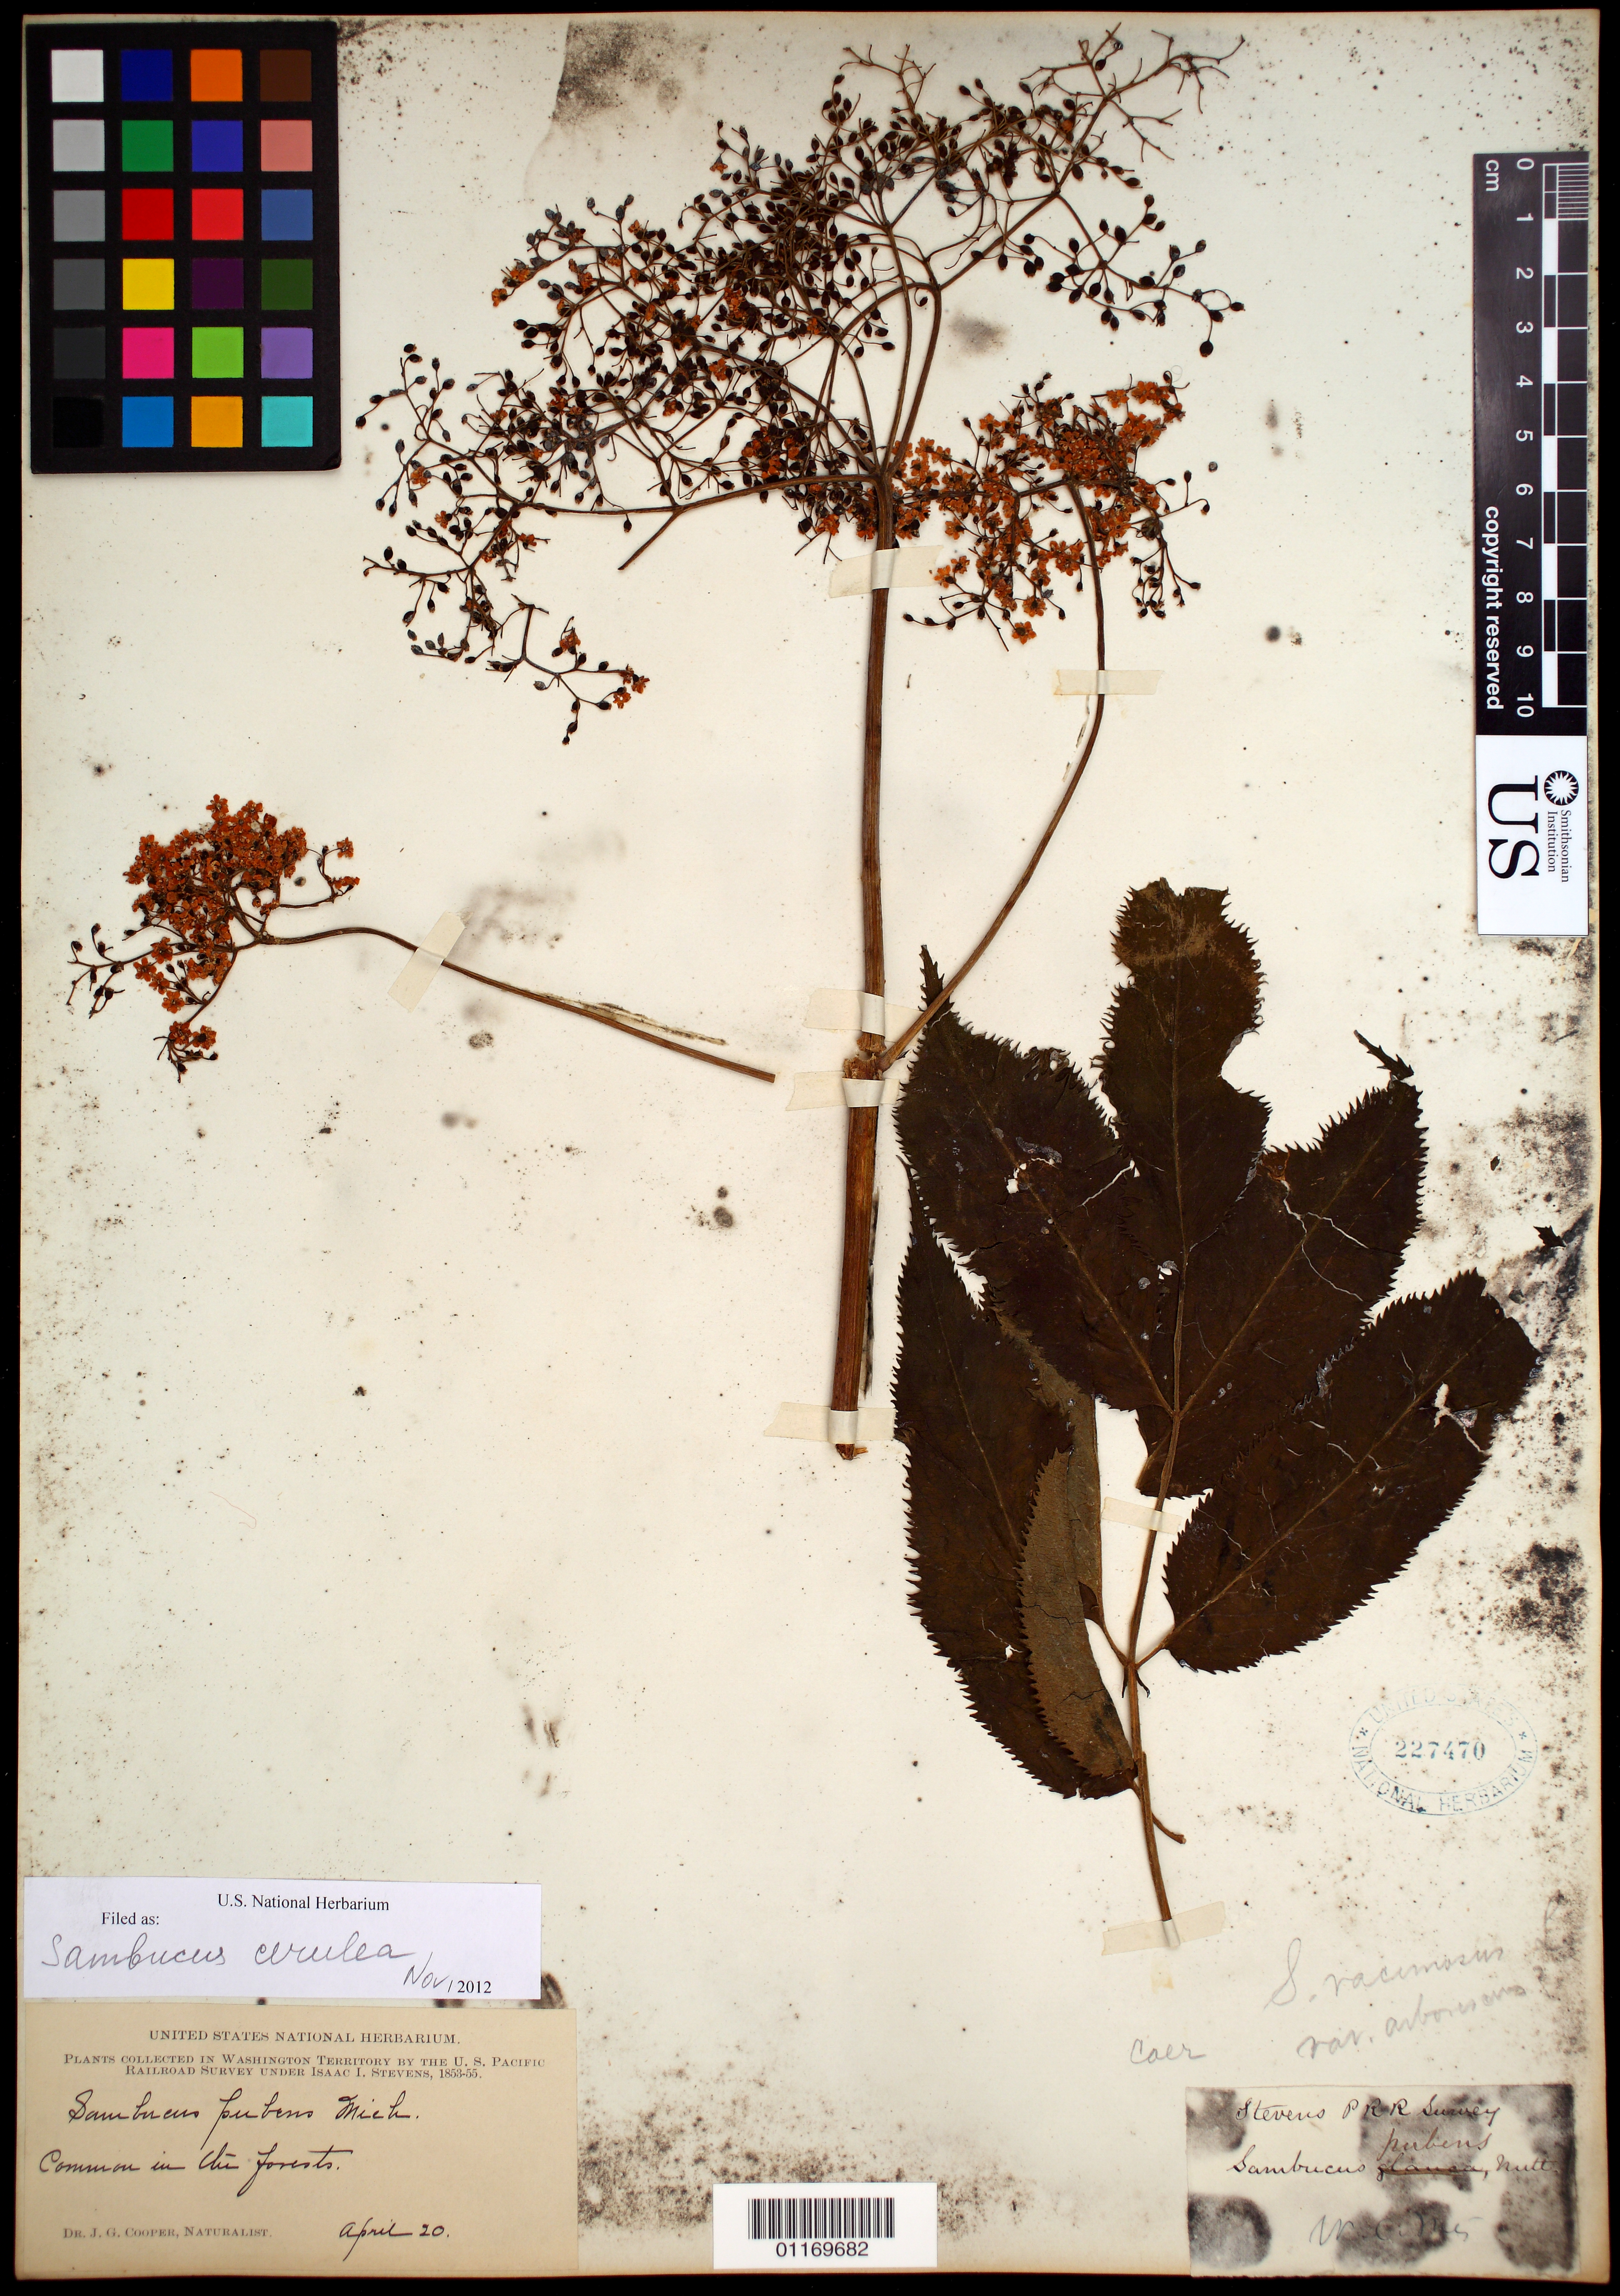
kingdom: Plantae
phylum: Tracheophyta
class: Magnoliopsida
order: Dipsacales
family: Viburnaceae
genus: Sambucus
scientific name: Sambucus cerulea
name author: Raf.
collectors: J. G. Cooper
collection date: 1853-04-20/1855-04-20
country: United States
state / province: Washington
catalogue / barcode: US 227470